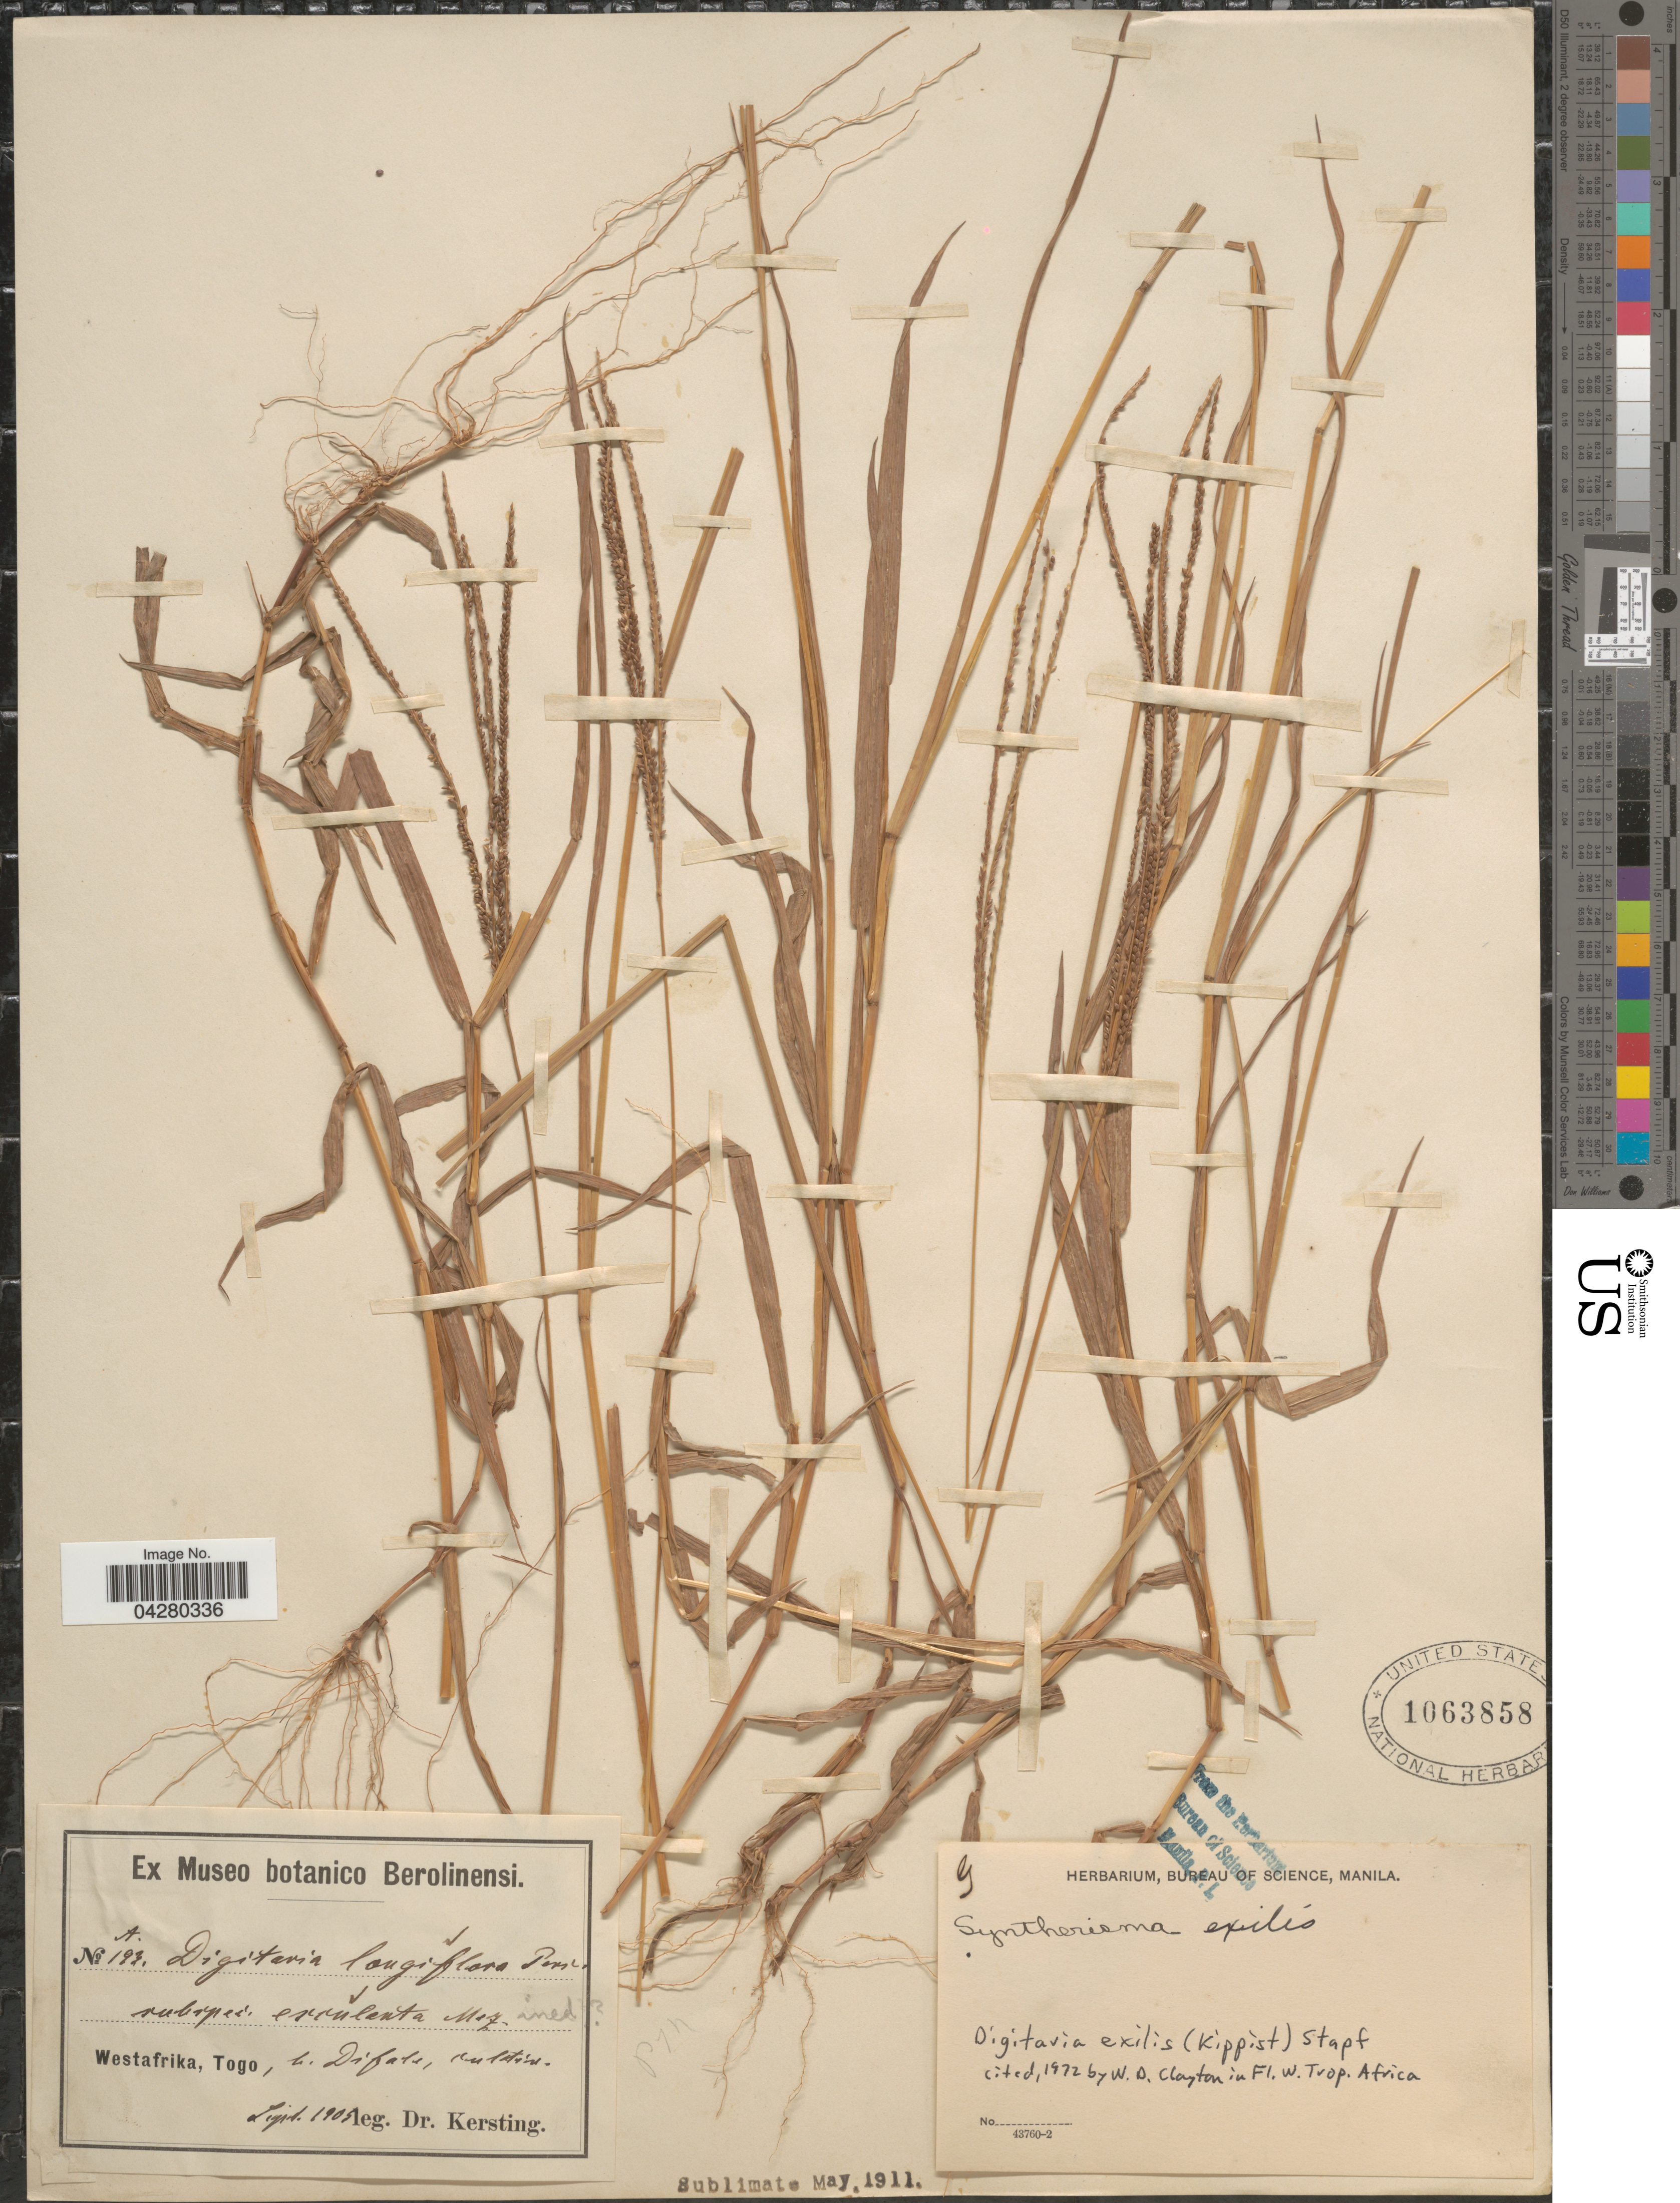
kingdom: Plantae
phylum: Tracheophyta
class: Liliopsida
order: Poales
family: Poaceae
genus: Digitaria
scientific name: Digitaria exilis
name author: Stapf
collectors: -. Kersting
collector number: A193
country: Togo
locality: B. Difati, cultivis.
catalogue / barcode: US 1063858